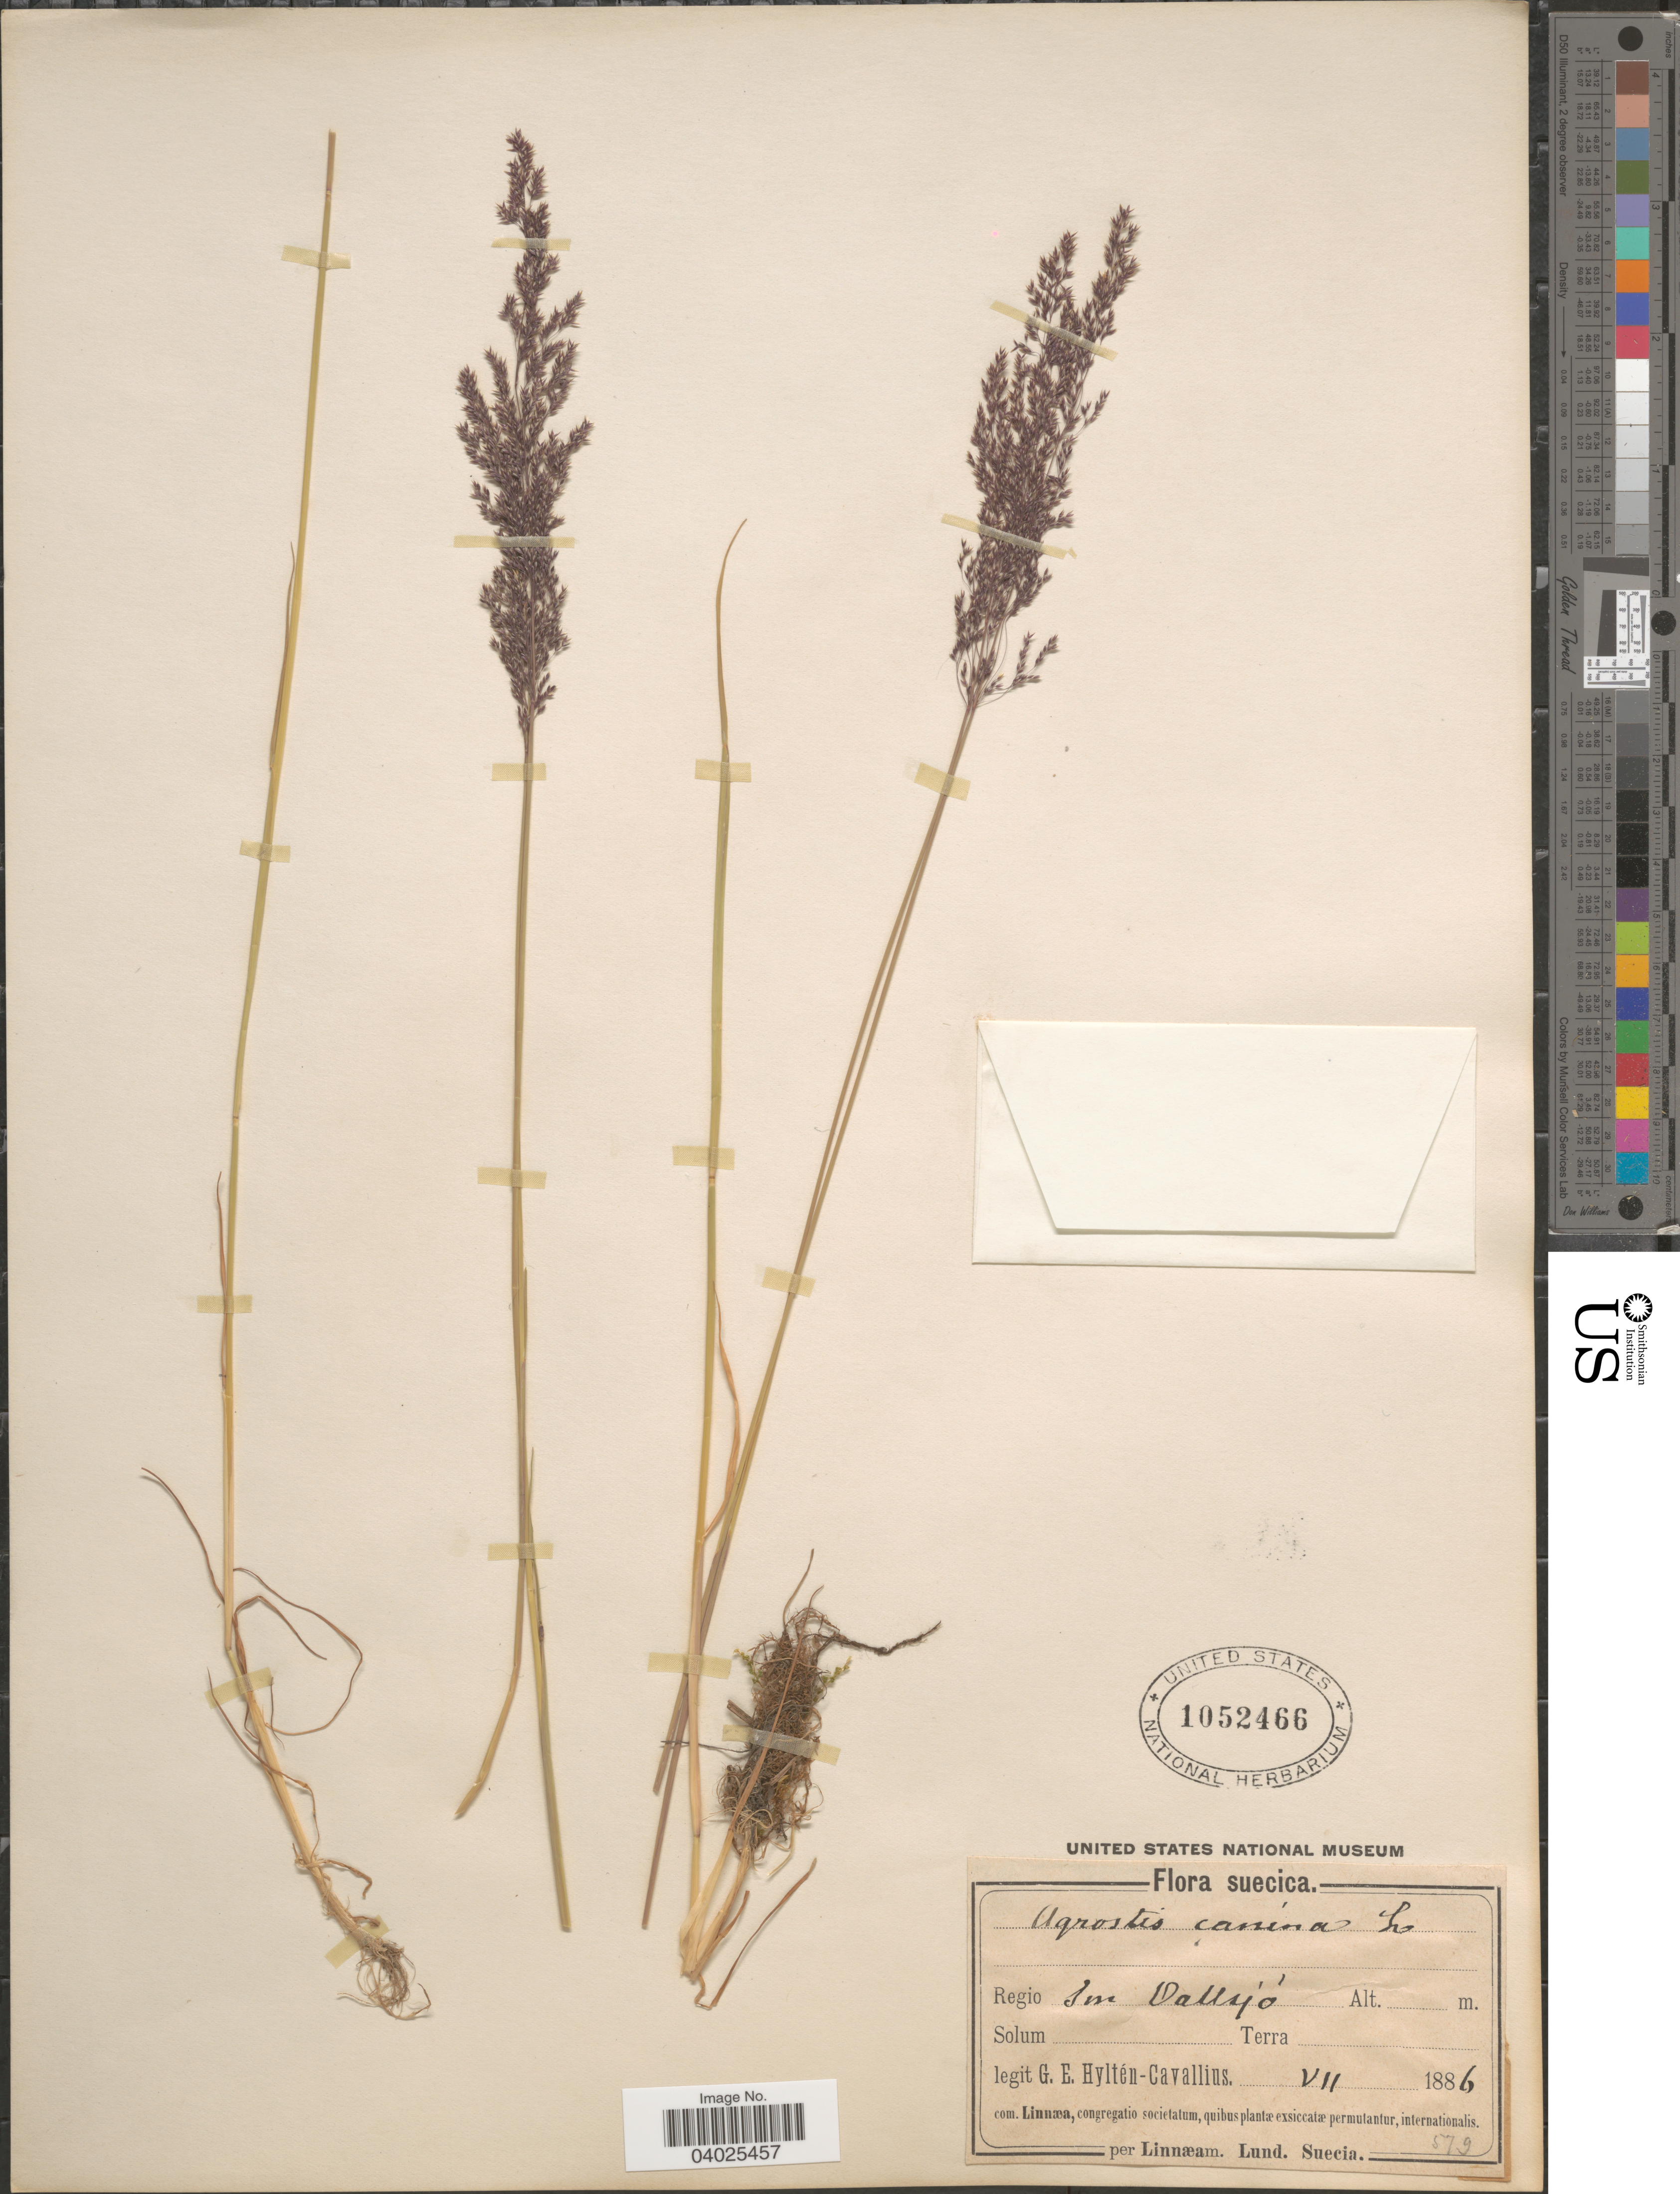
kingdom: Plantae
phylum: Tracheophyta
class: Liliopsida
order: Poales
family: Poaceae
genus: Agrostis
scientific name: Agrostis canina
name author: L.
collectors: G. Hyltén-Cavallius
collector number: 579?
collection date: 1886-07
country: Sweden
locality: Suecica. Regio Im Vallsjò.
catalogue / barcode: US 1052466